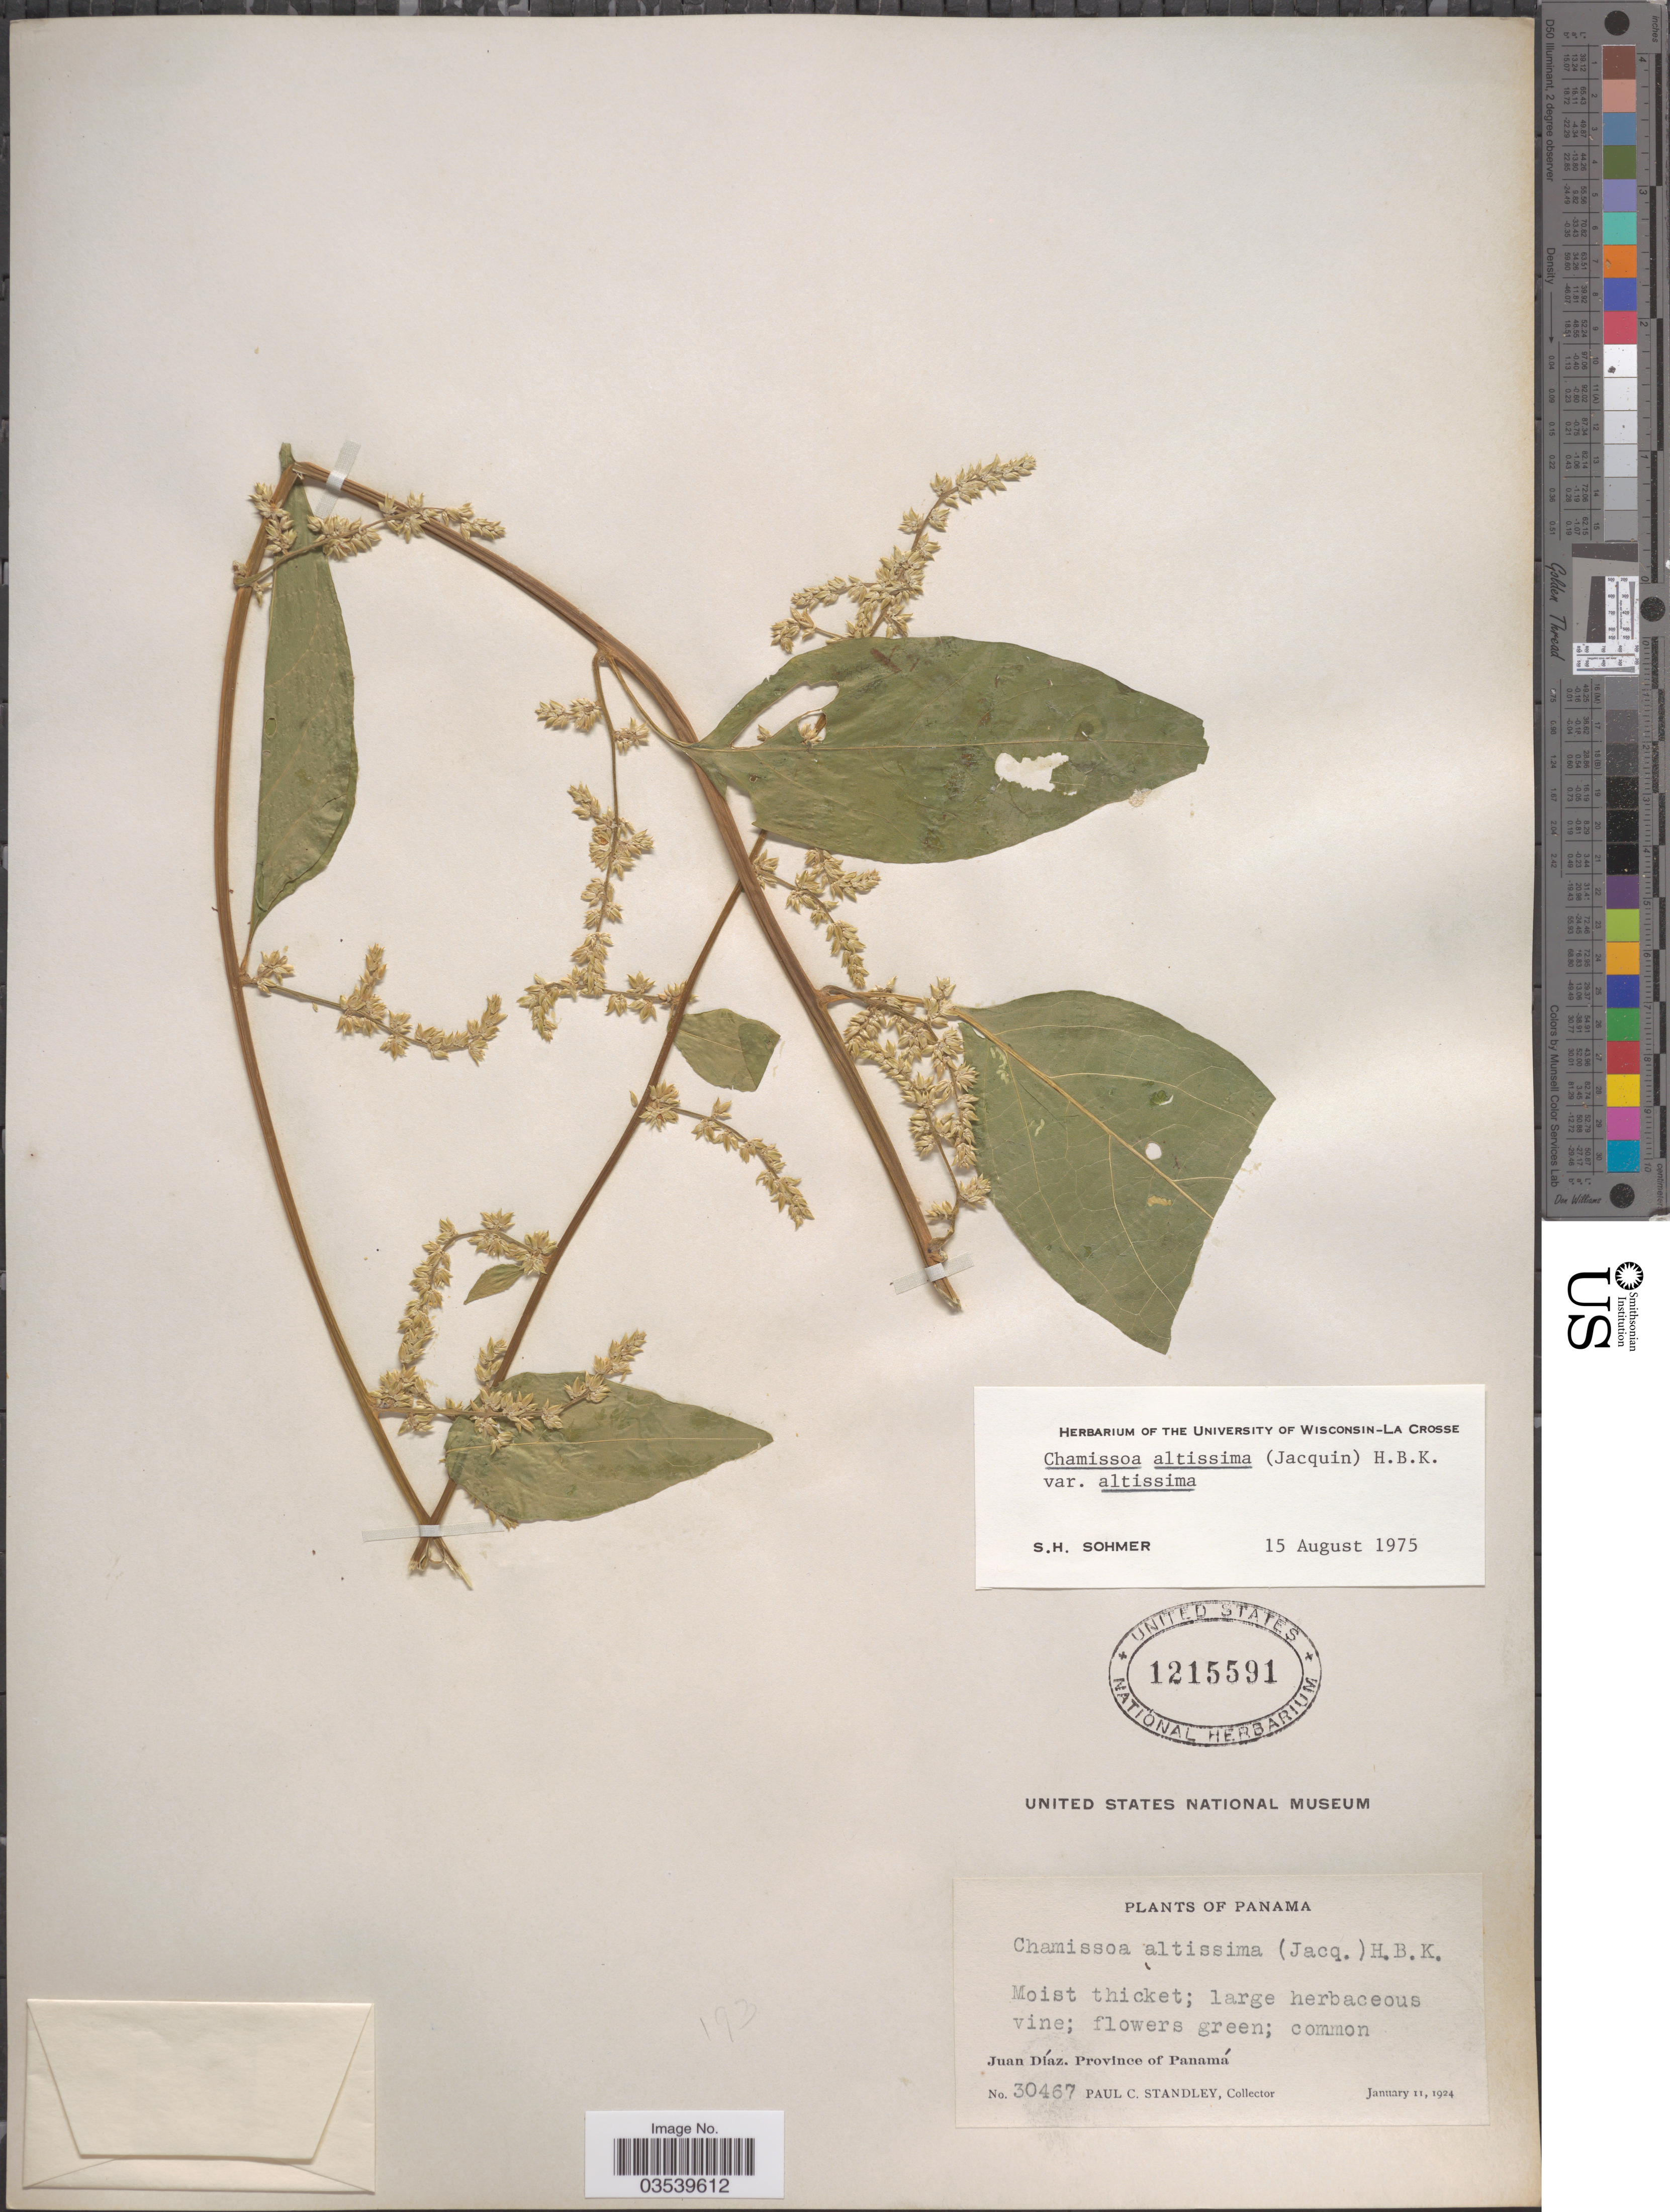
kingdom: Plantae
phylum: Tracheophyta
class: Magnoliopsida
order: Caryophyllales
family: Amaranthaceae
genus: Chamissoa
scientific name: Chamissoa altissima var. altissima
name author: (Jacq.) Kunth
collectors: P. C. Standley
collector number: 30467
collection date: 1924-01-11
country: Panama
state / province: Panamá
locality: Juan Díaz.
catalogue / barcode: US 1215591